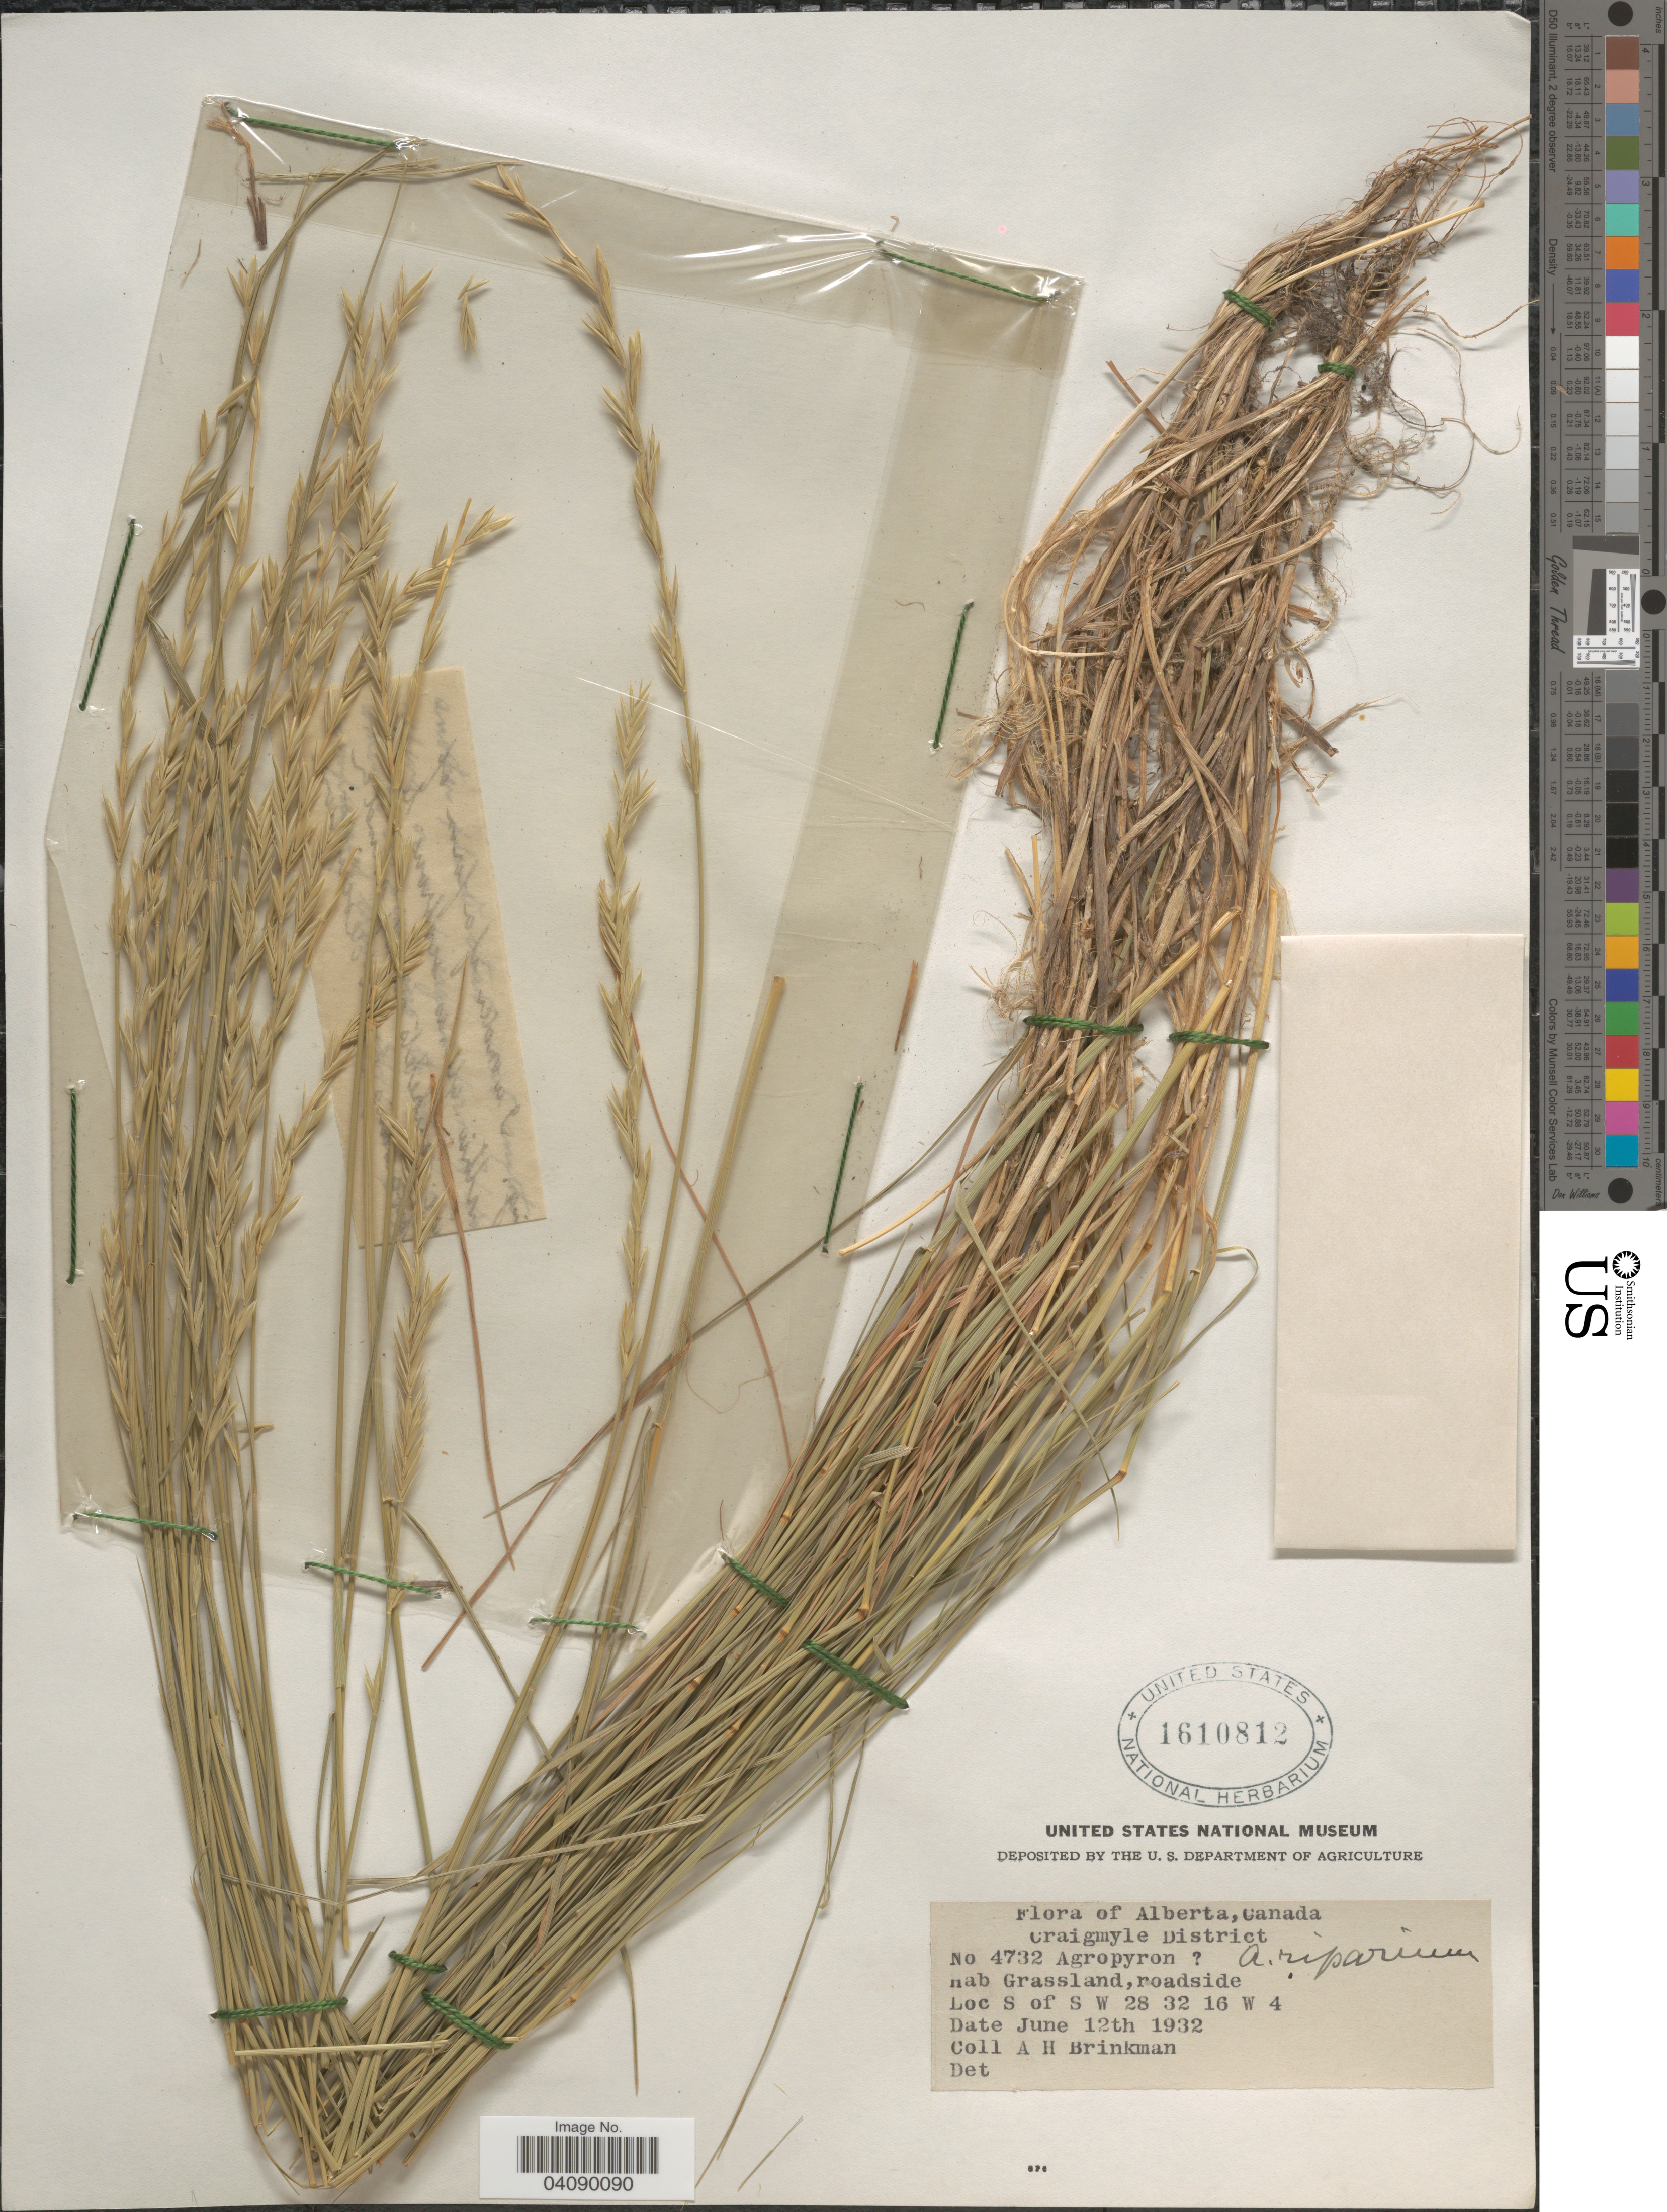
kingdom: Plantae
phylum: Tracheophyta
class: Liliopsida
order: Poales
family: Poaceae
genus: Agropyron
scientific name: Agropyron cristatum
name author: (L.) Gaertn.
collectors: A. Brinkman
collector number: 4732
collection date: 1932-06-12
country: Canada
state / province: Alberta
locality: Craigmyle District. Grassland, roadside. S of S W 28 32 16 W 4.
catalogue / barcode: US 1610812